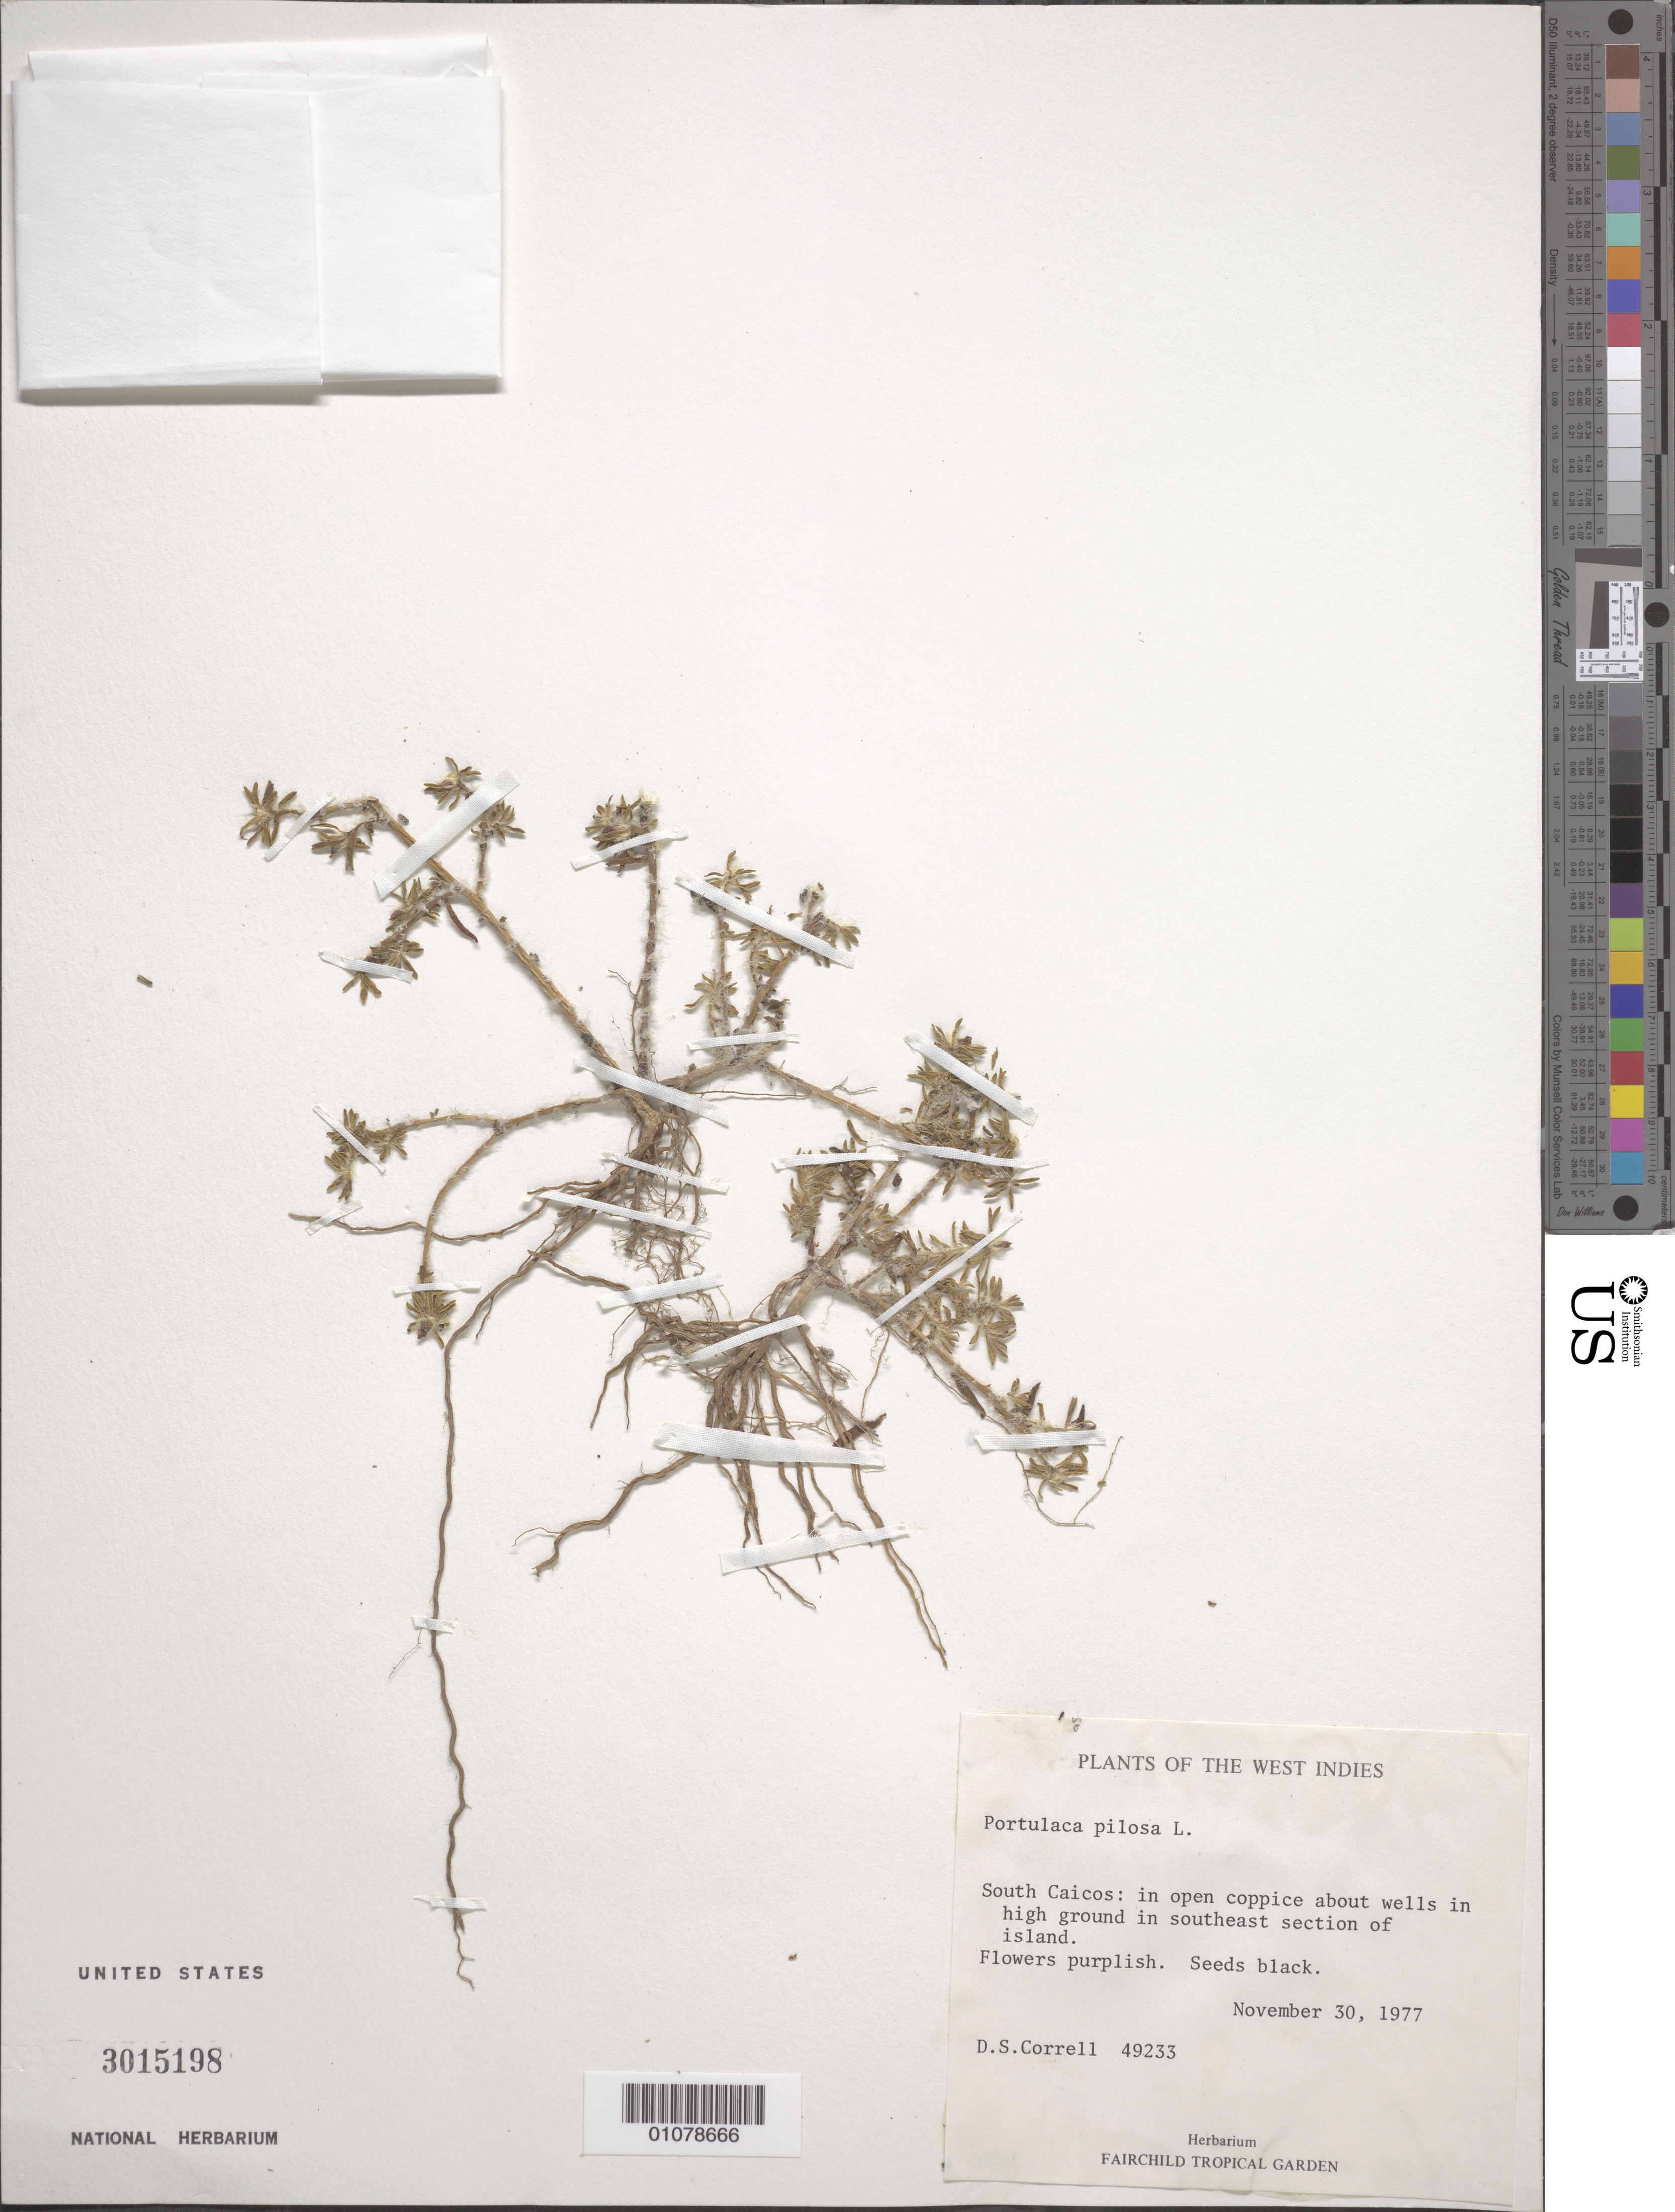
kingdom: Plantae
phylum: Tracheophyta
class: Magnoliopsida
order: Caryophyllales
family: Portulacaceae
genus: Portulaca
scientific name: Portulaca pilosa f. pilosa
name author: L.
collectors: D. S. Correll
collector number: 49233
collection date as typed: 30 Nov 1977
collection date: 1977-11-30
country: Turks and Caicos Islands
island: South Caicos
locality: South Caicos: SE section of island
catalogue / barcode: US 3014198